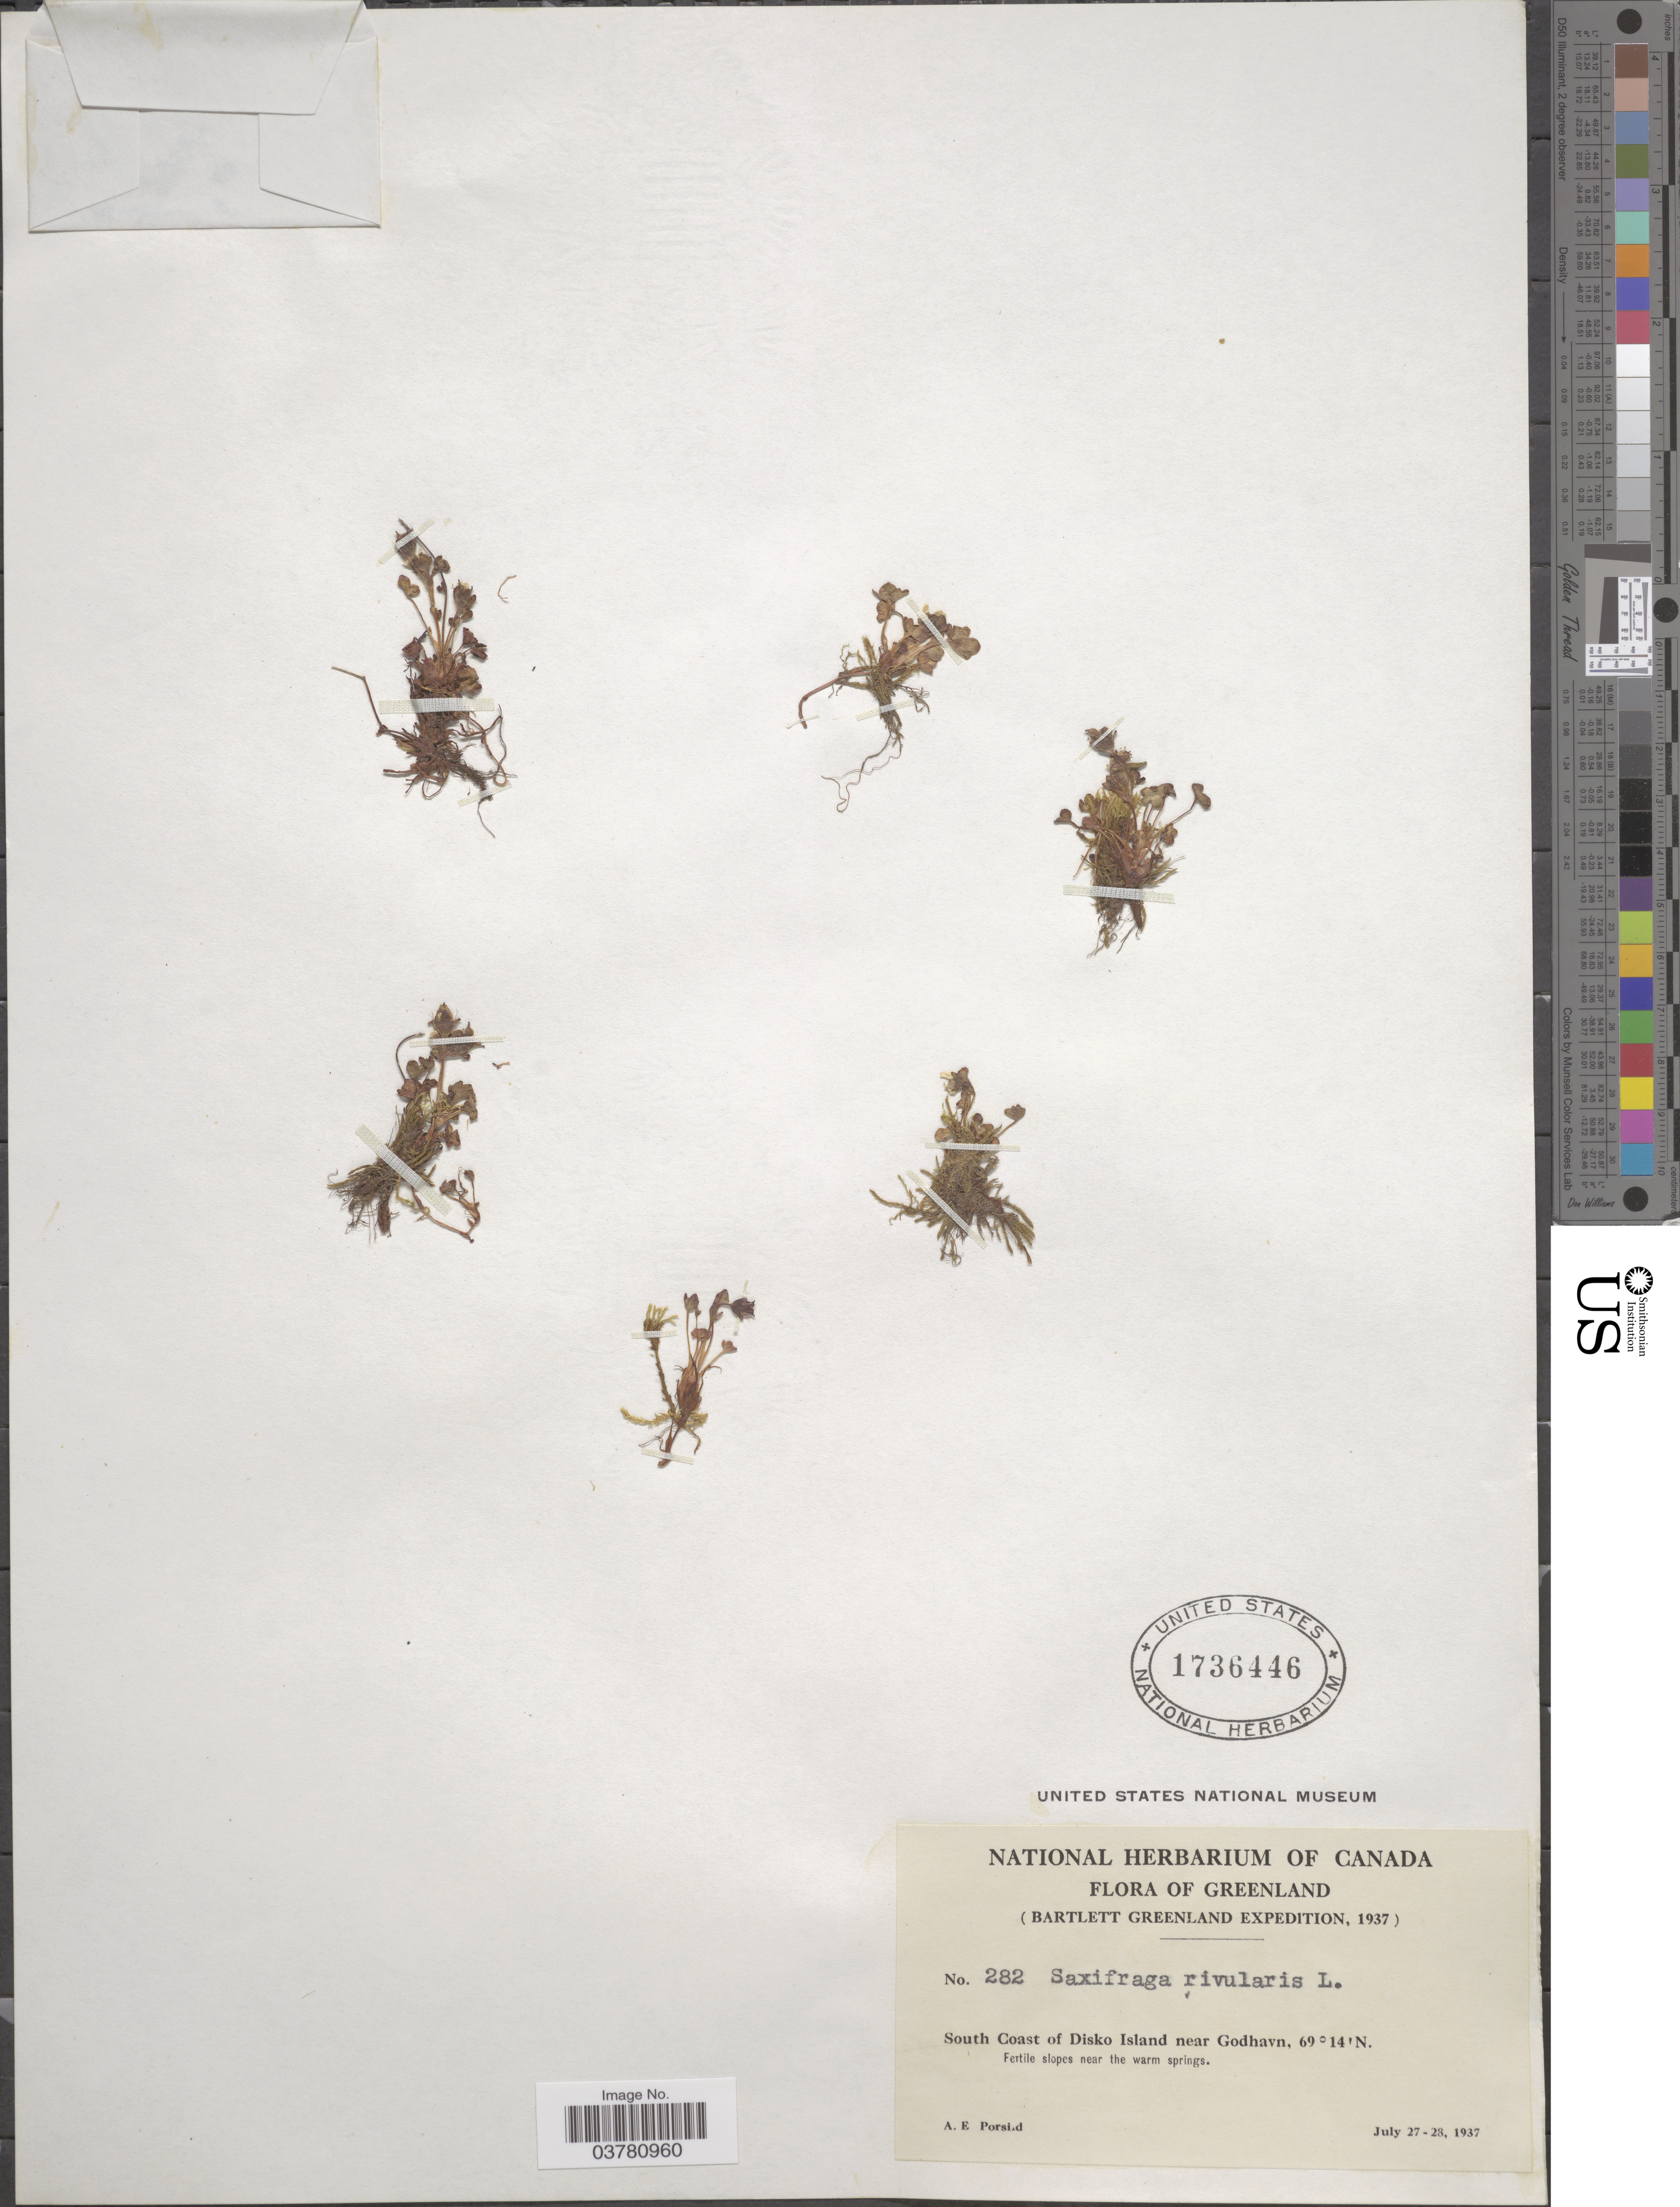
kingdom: Plantae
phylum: Tracheophyta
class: Magnoliopsida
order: Saxifragales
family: Saxifragaceae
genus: Saxifraga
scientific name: Saxifraga rivularis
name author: L.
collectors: A. E. Porsild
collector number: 282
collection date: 1937-07-27/1937-07-28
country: Greenland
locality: Bartlett Greenland Expedition, 1937. South Coast of Disko Island near Godhavn, Fertile slopes near the warm springs.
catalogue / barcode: US 1736446